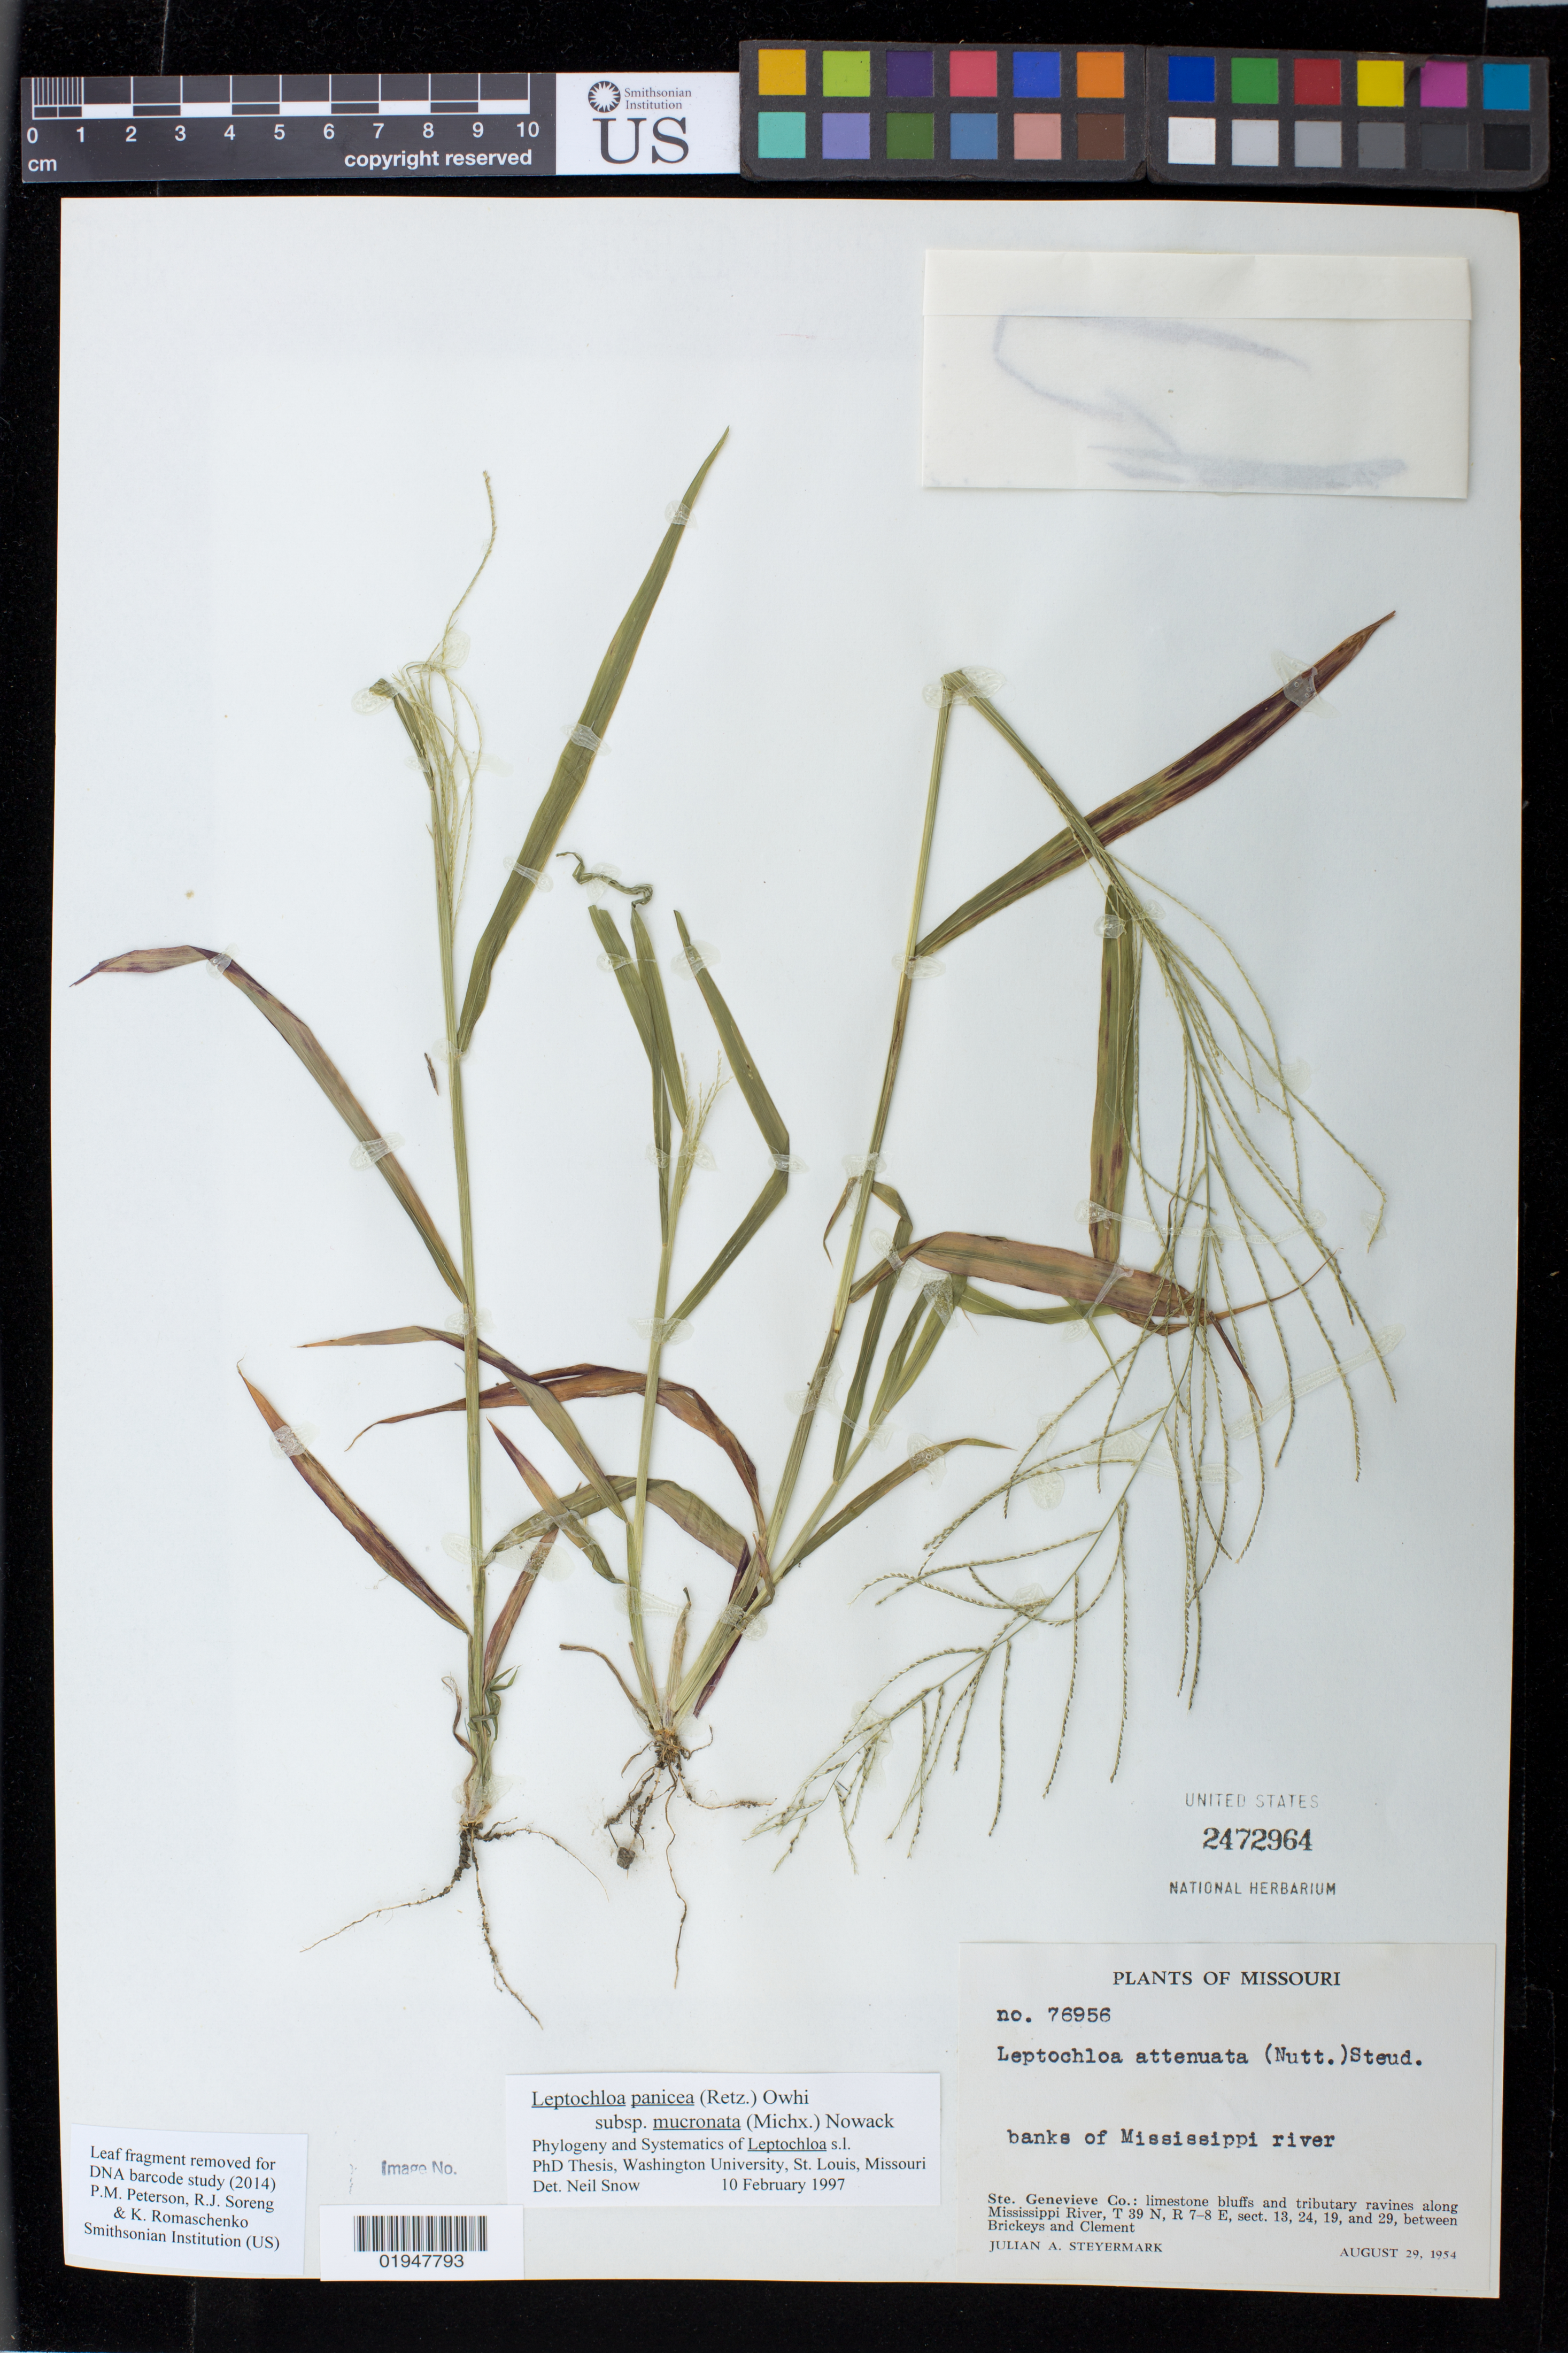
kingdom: Plantae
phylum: Tracheophyta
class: Liliopsida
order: Poales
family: Poaceae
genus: Leptochloa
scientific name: Leptochloa panicea subsp. mucronata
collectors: J. Steyermark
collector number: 76956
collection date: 1954-08-29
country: United States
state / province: Missouri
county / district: Ste. Genevieve County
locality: along Mississippi River, T 39 N, R 7-8 E, sect. 13, 24, 19, and 29, between Brickeys and Clement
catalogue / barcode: US 2472964